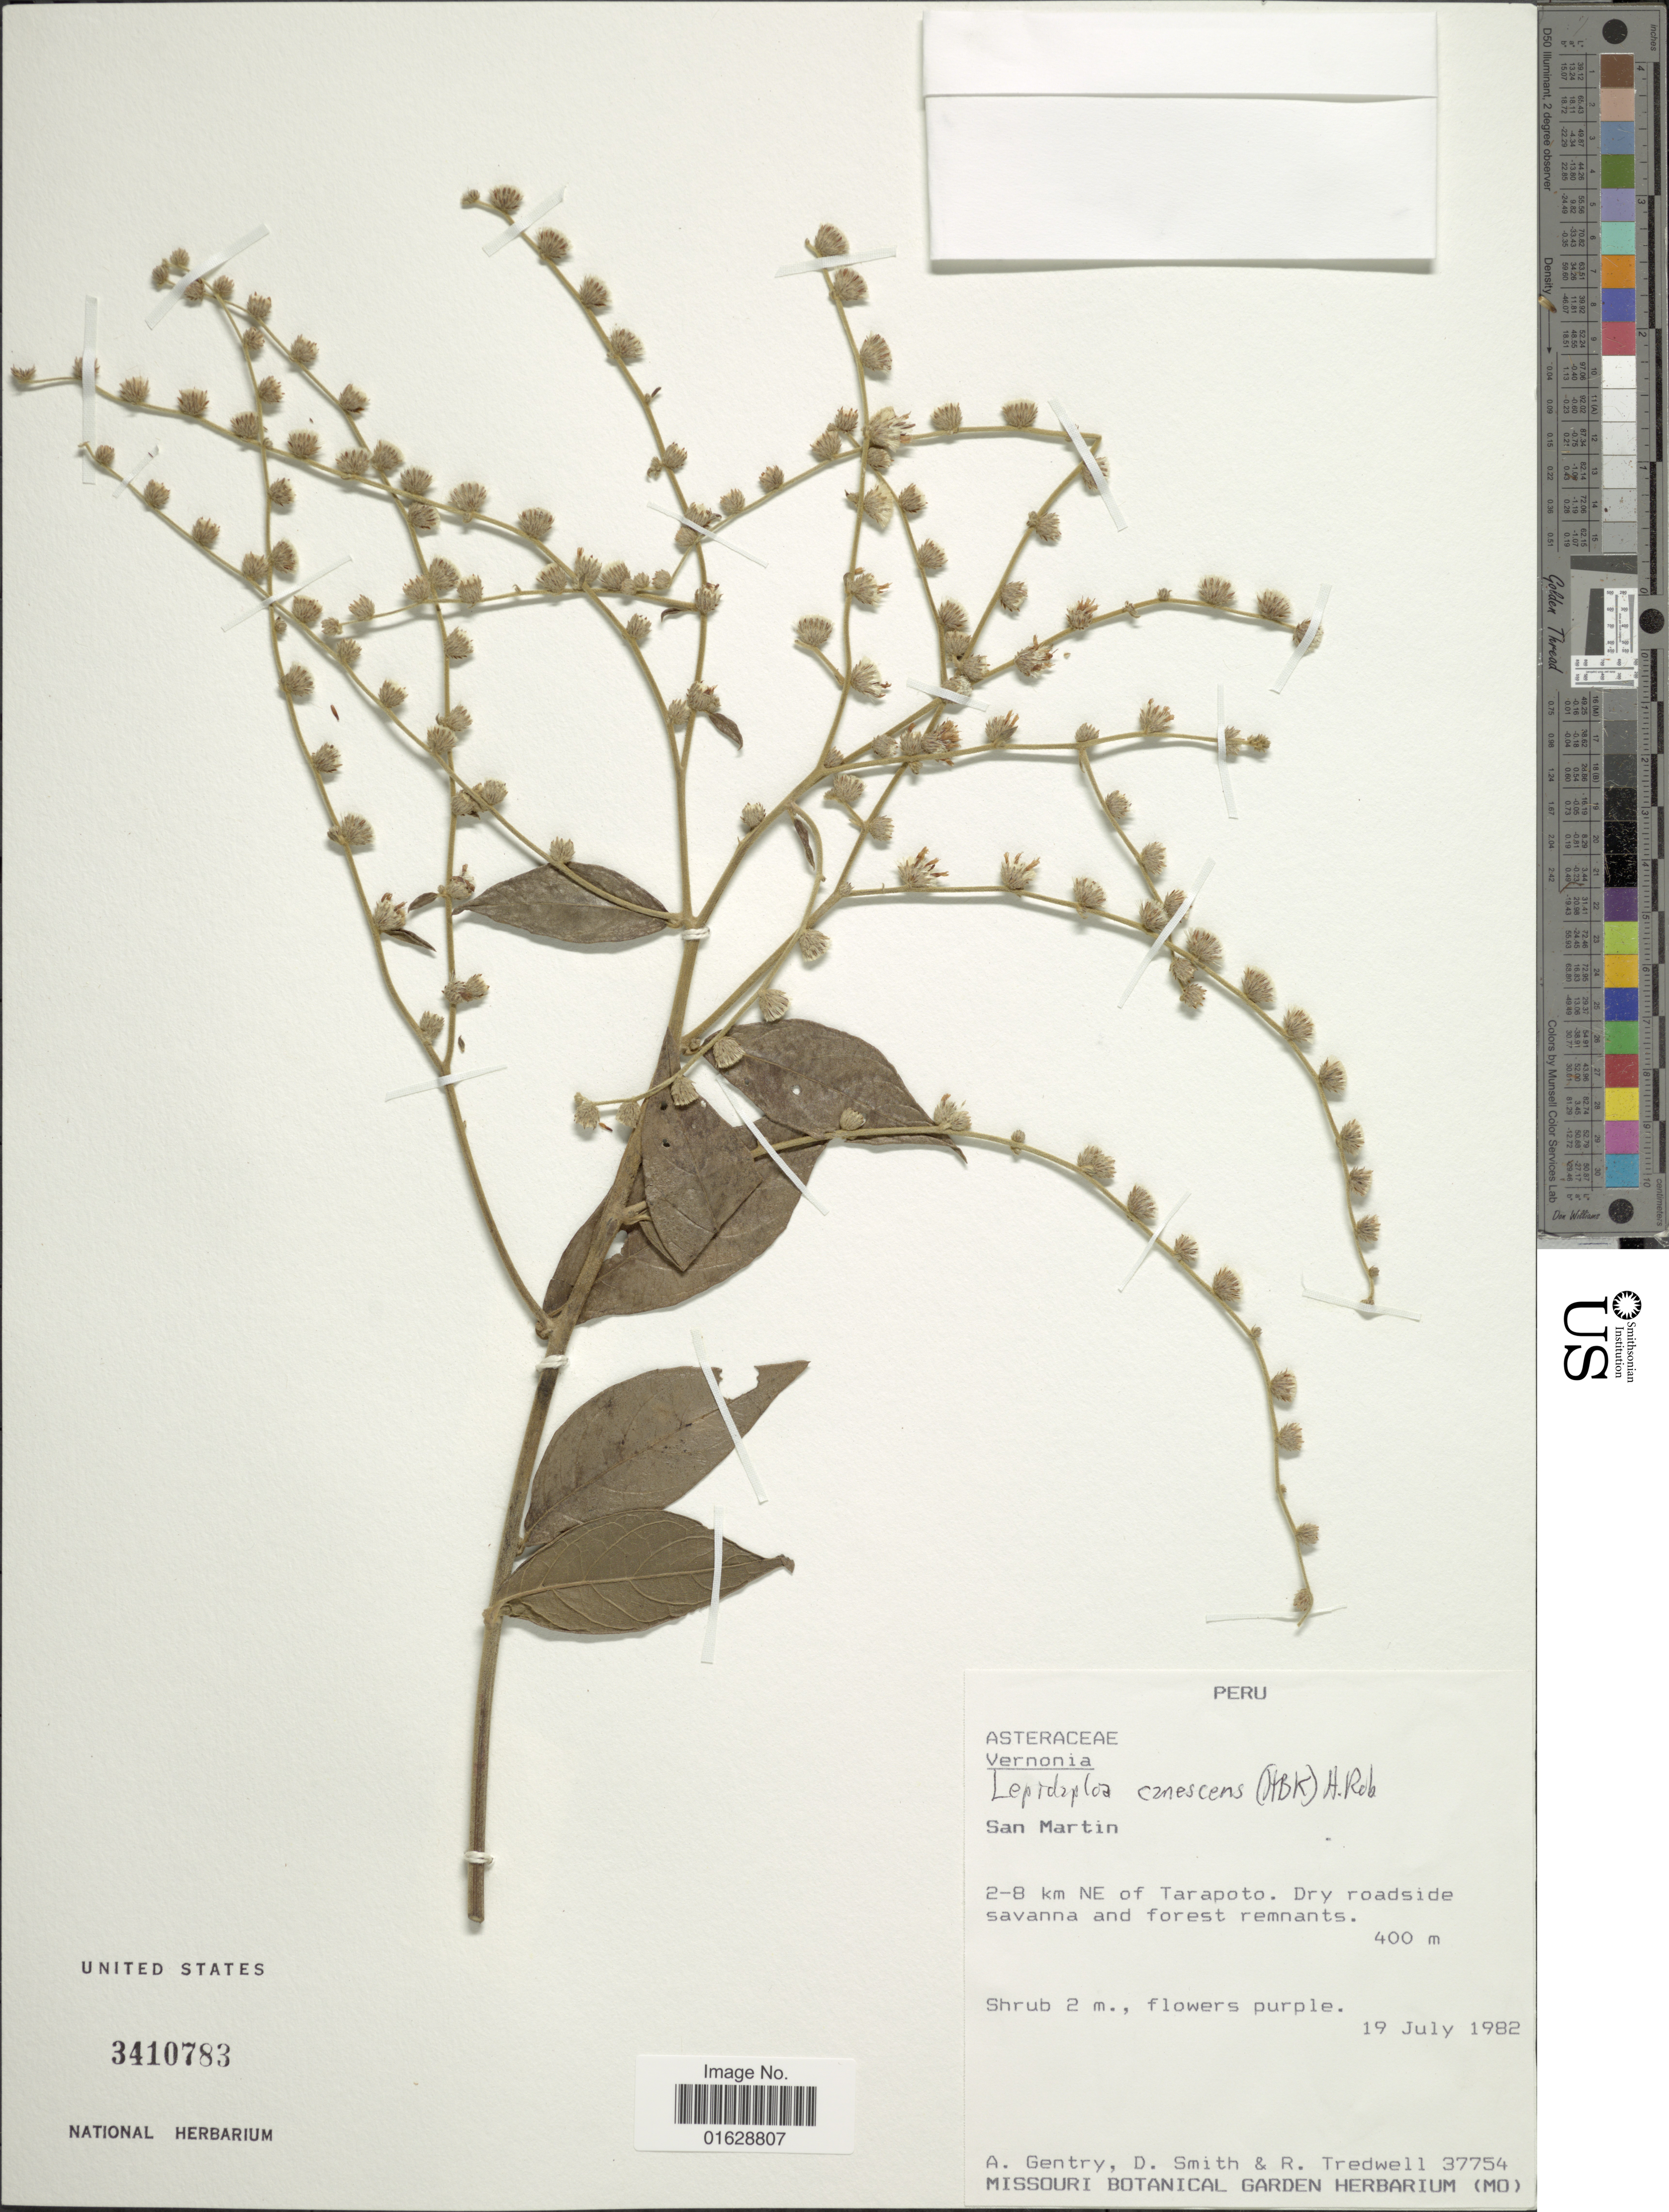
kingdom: Plantae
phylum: Tracheophyta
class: Magnoliopsida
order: Asterales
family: Asteraceae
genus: Lepidaploa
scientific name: Lepidaploa canescens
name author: (Kunth) H. Rob.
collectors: A. H. Gentry, D. Smith & R. Tredwell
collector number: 37754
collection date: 1982-07-19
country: Peru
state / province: San Martín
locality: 2-8 km NE of Tarapoto.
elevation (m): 400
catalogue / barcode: US 3410783